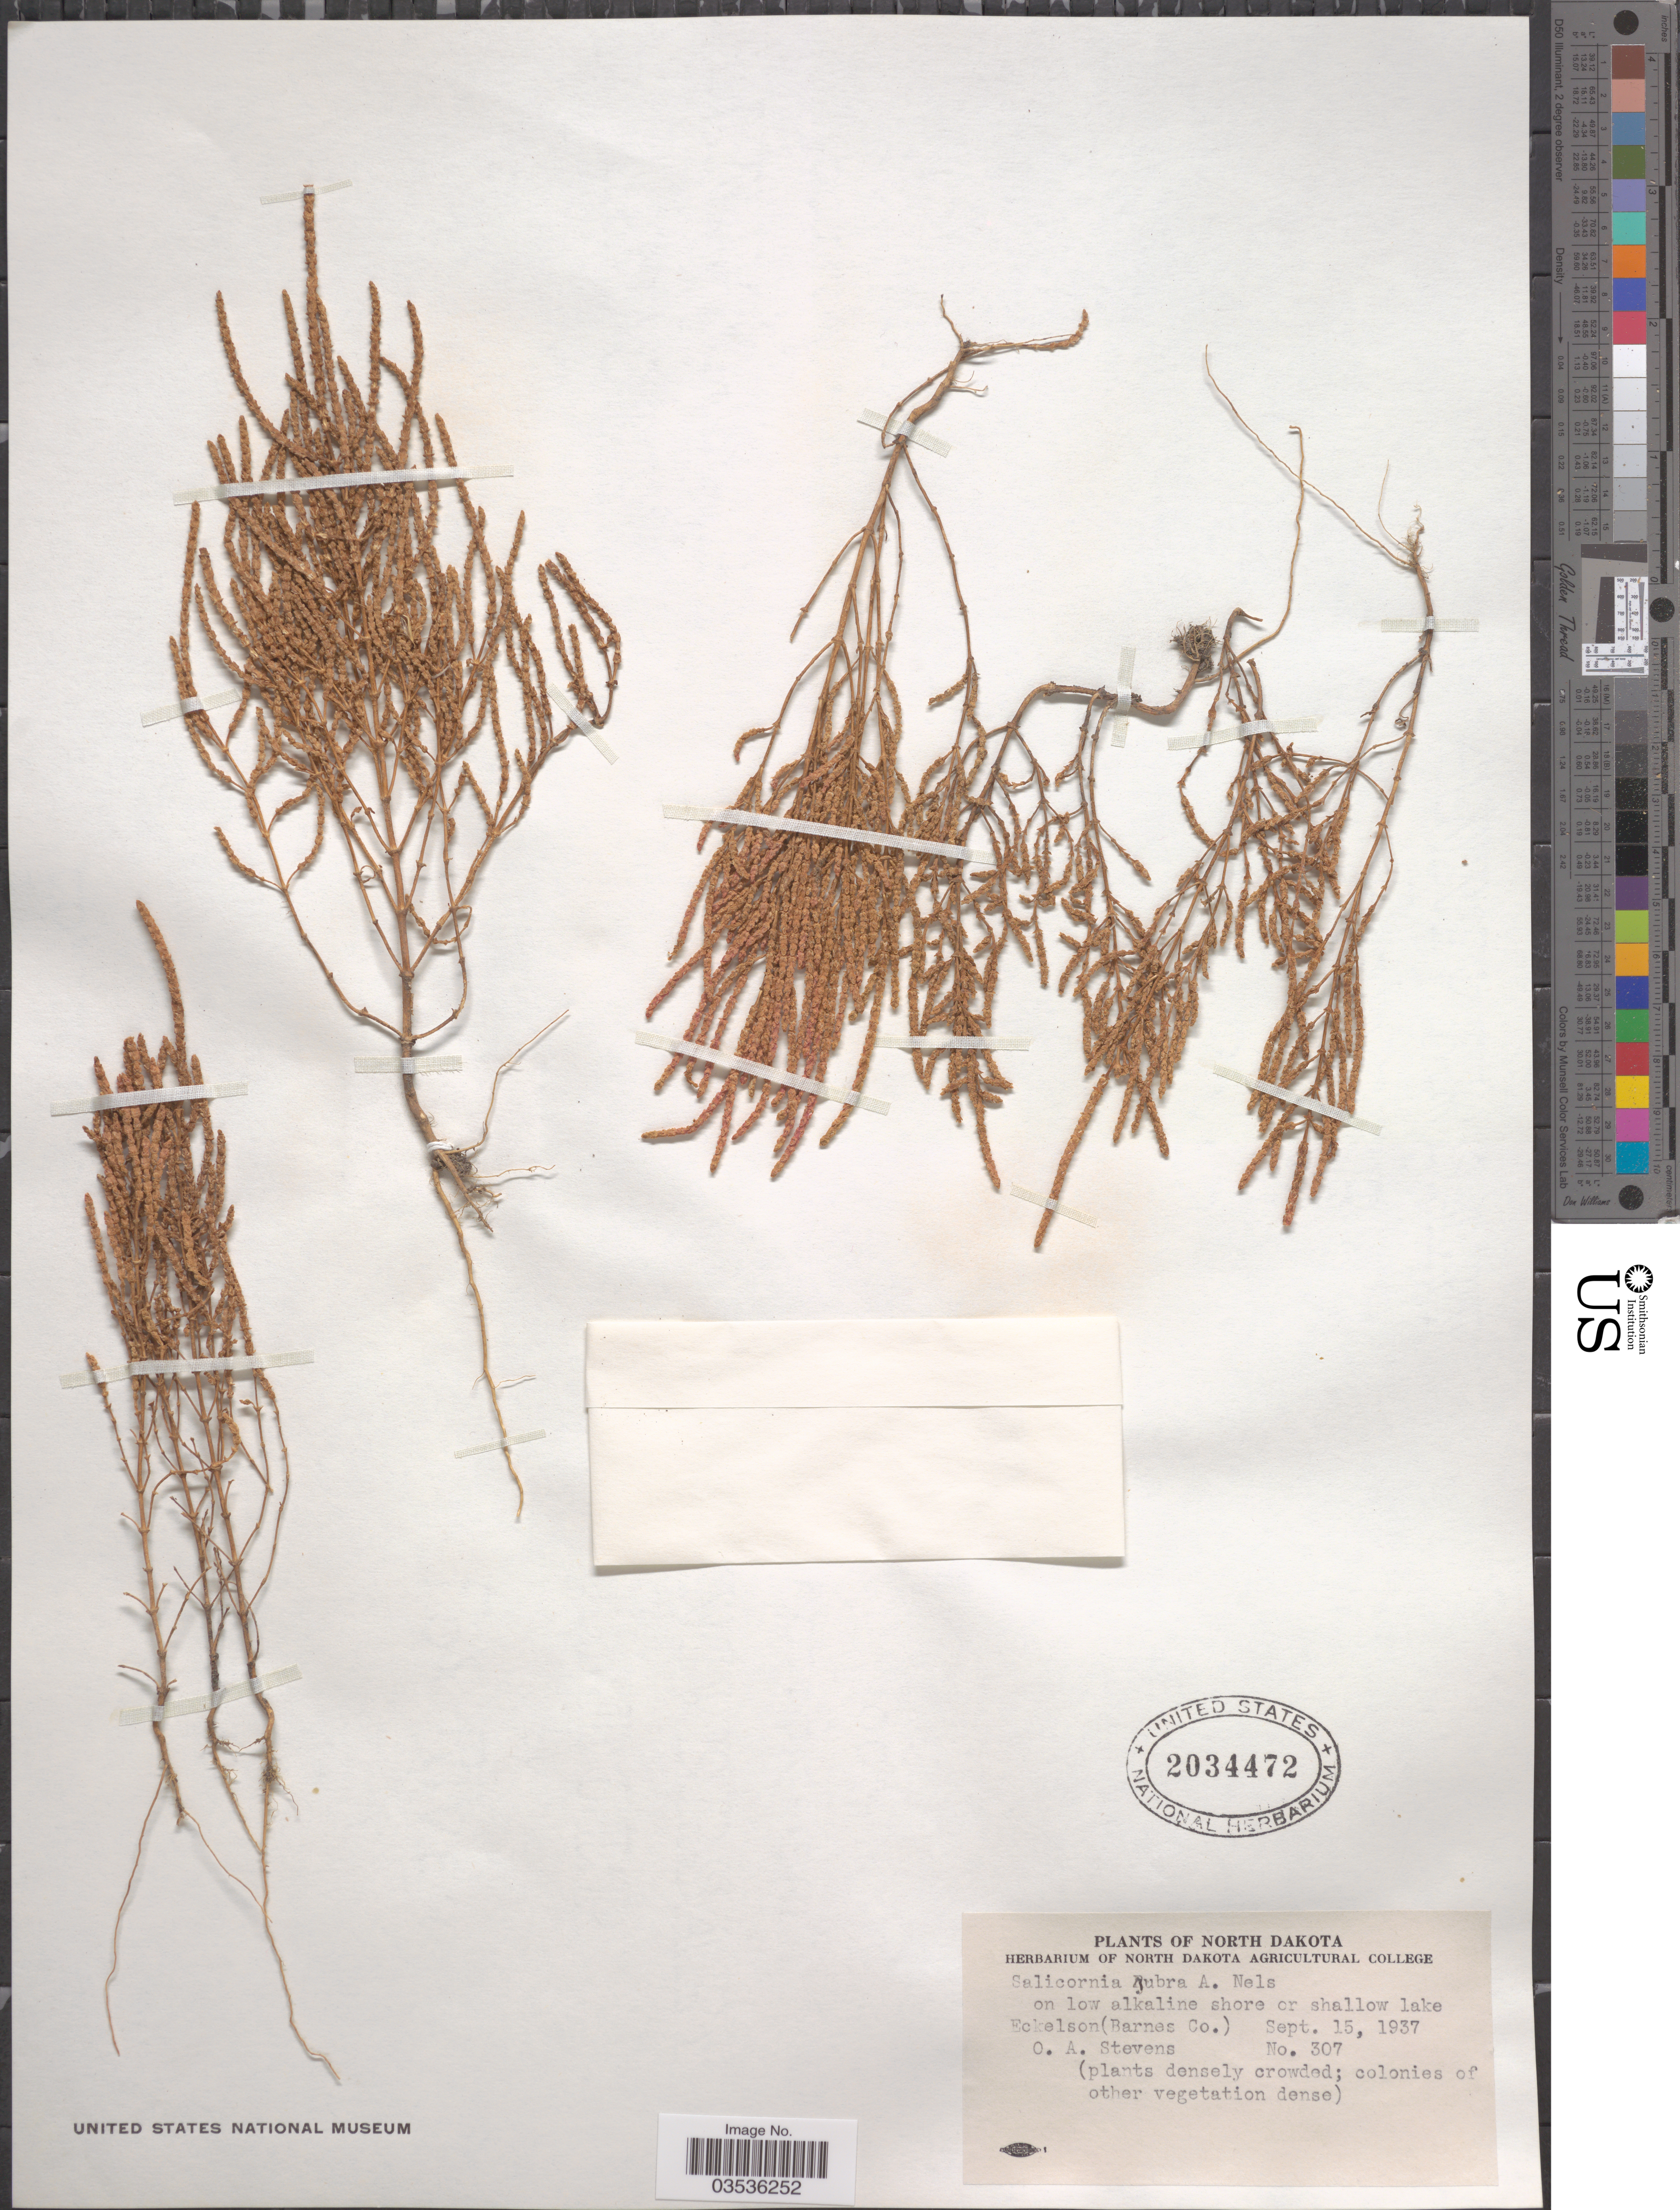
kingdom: Plantae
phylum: Tracheophyta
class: Magnoliopsida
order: Caryophyllales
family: Amaranthaceae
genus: Salicornia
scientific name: Salicornia rubra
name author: A. Nelson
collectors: O. A. Stevens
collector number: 307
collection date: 1937-09-15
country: United States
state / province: North Dakota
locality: Eckelson (Barnes Co.).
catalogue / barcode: US 2034472